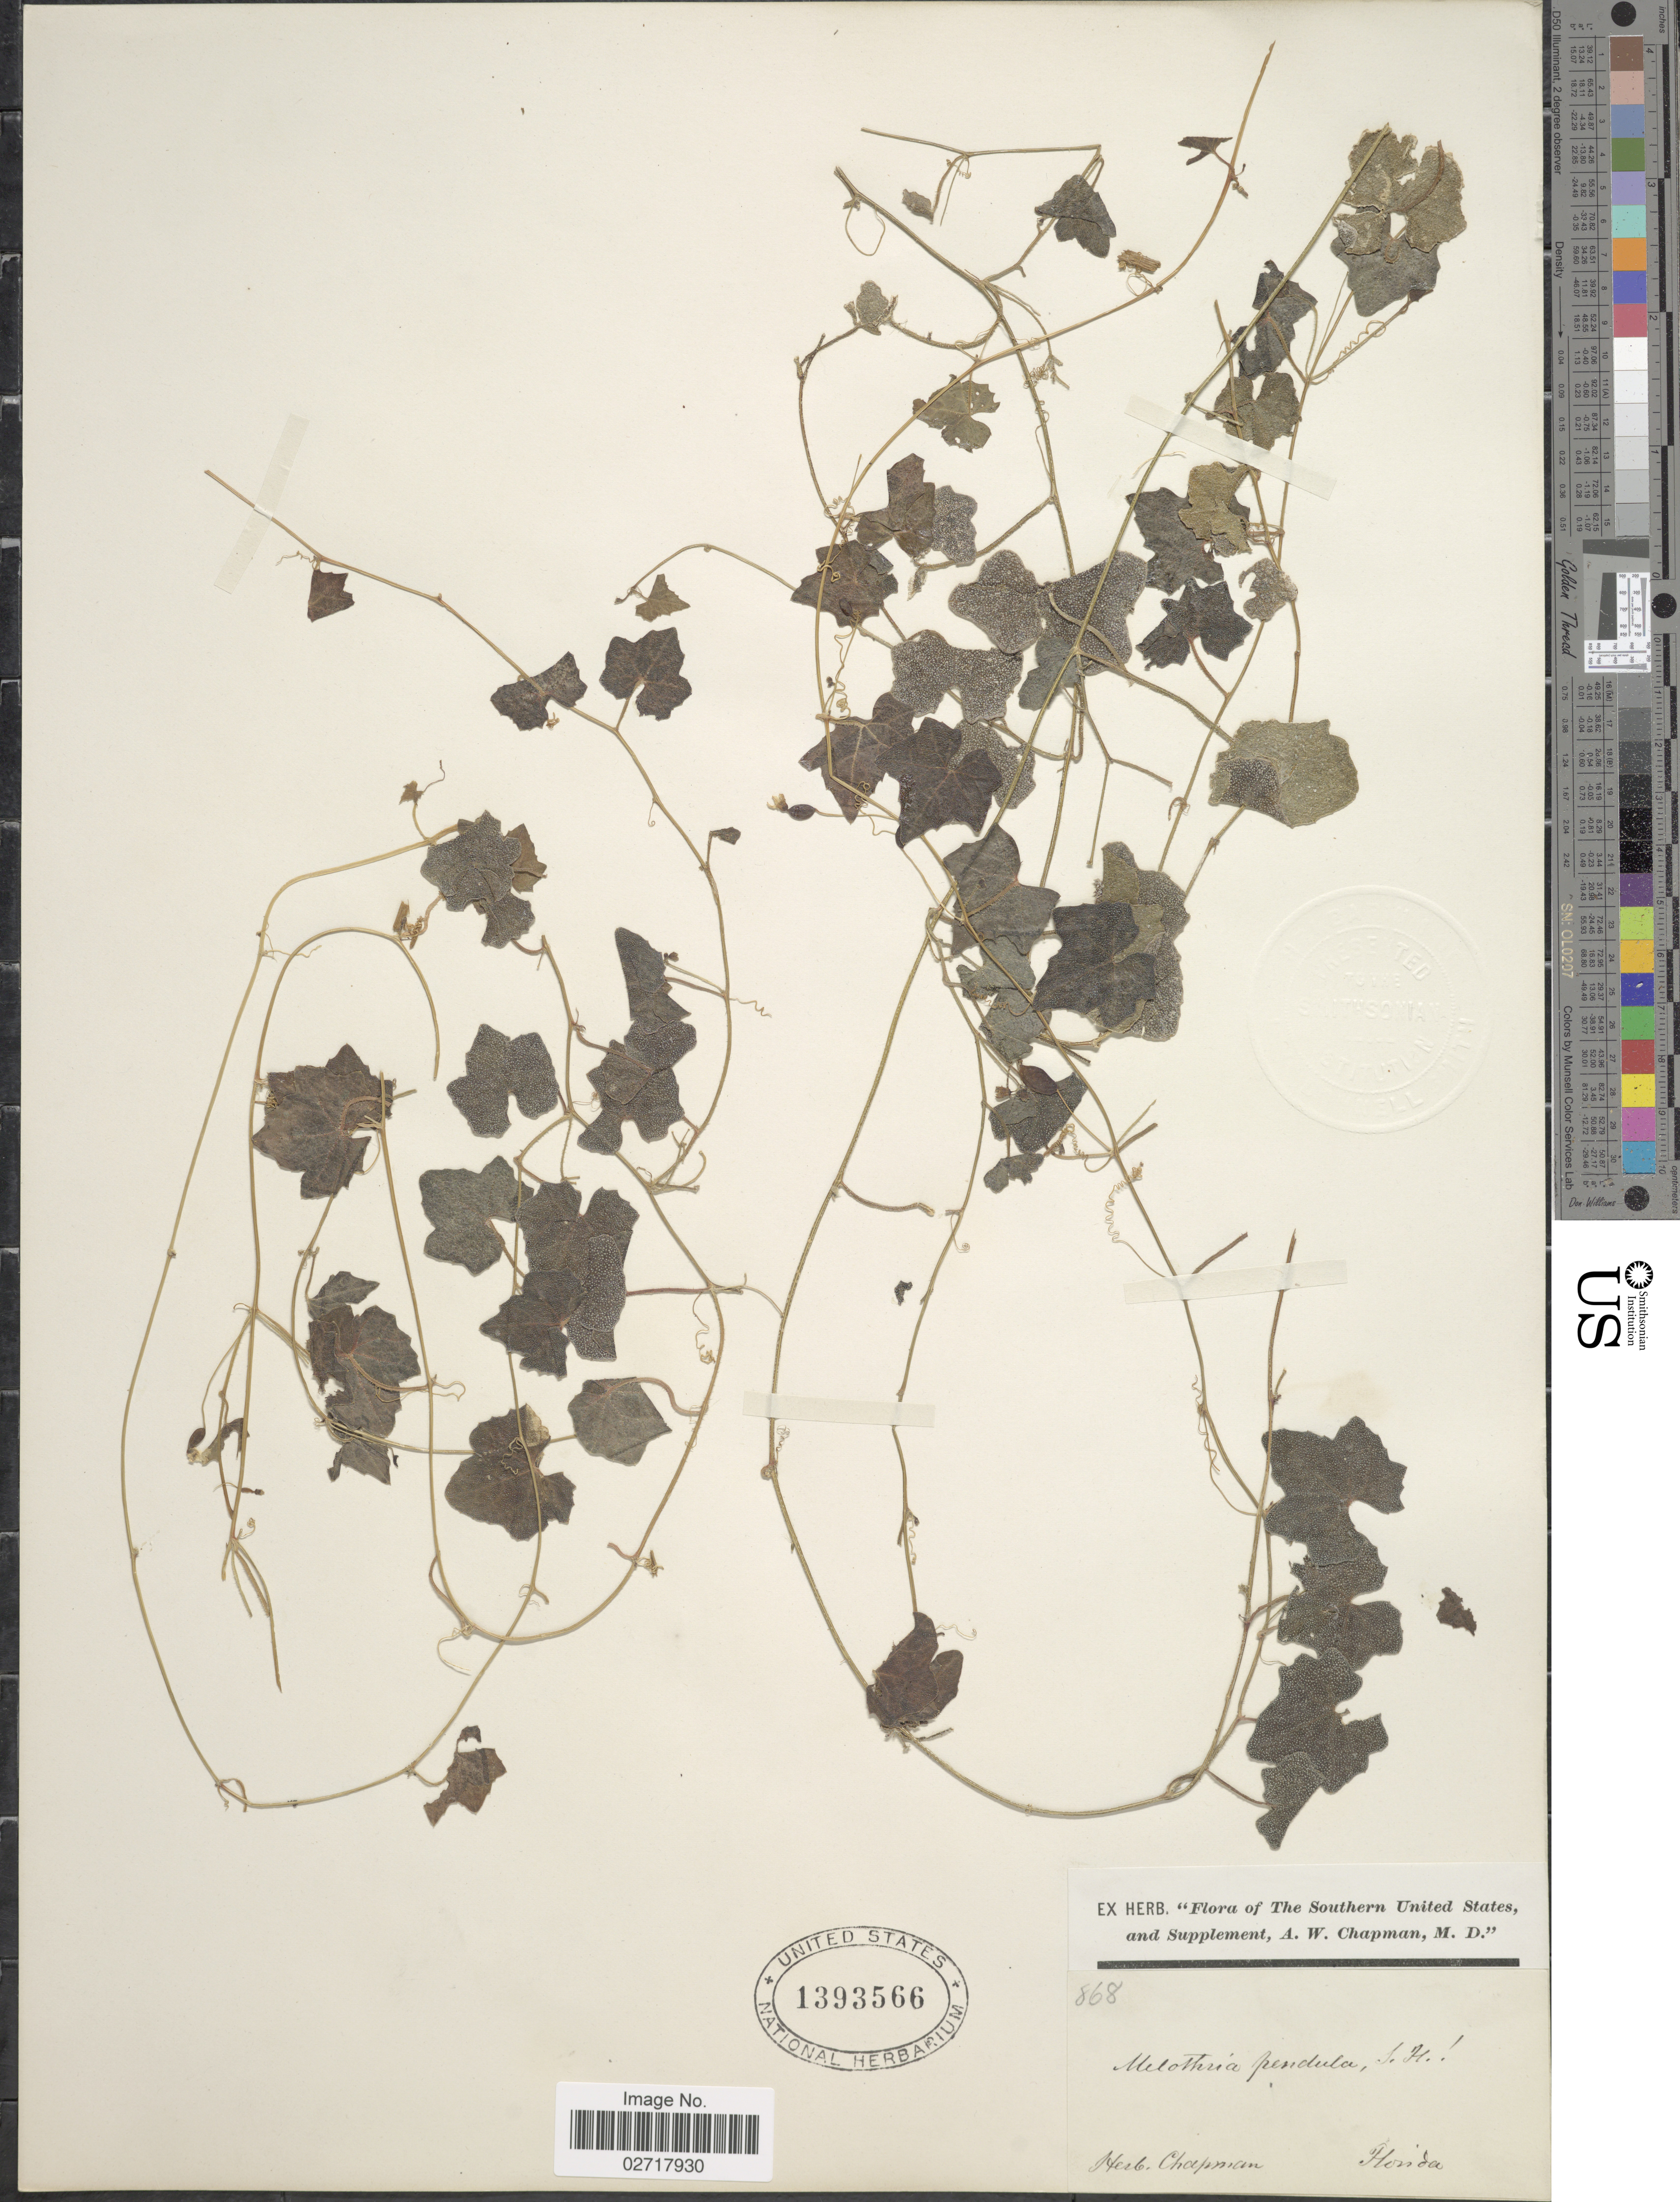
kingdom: Plantae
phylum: Tracheophyta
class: Magnoliopsida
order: Cucurbitales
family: Cucurbitaceae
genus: Melothria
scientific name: Melothria pendula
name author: L.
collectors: ex herb. A.W. Chapman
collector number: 868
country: United States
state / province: Florida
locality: Southern United States and Supplement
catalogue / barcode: US 1393566